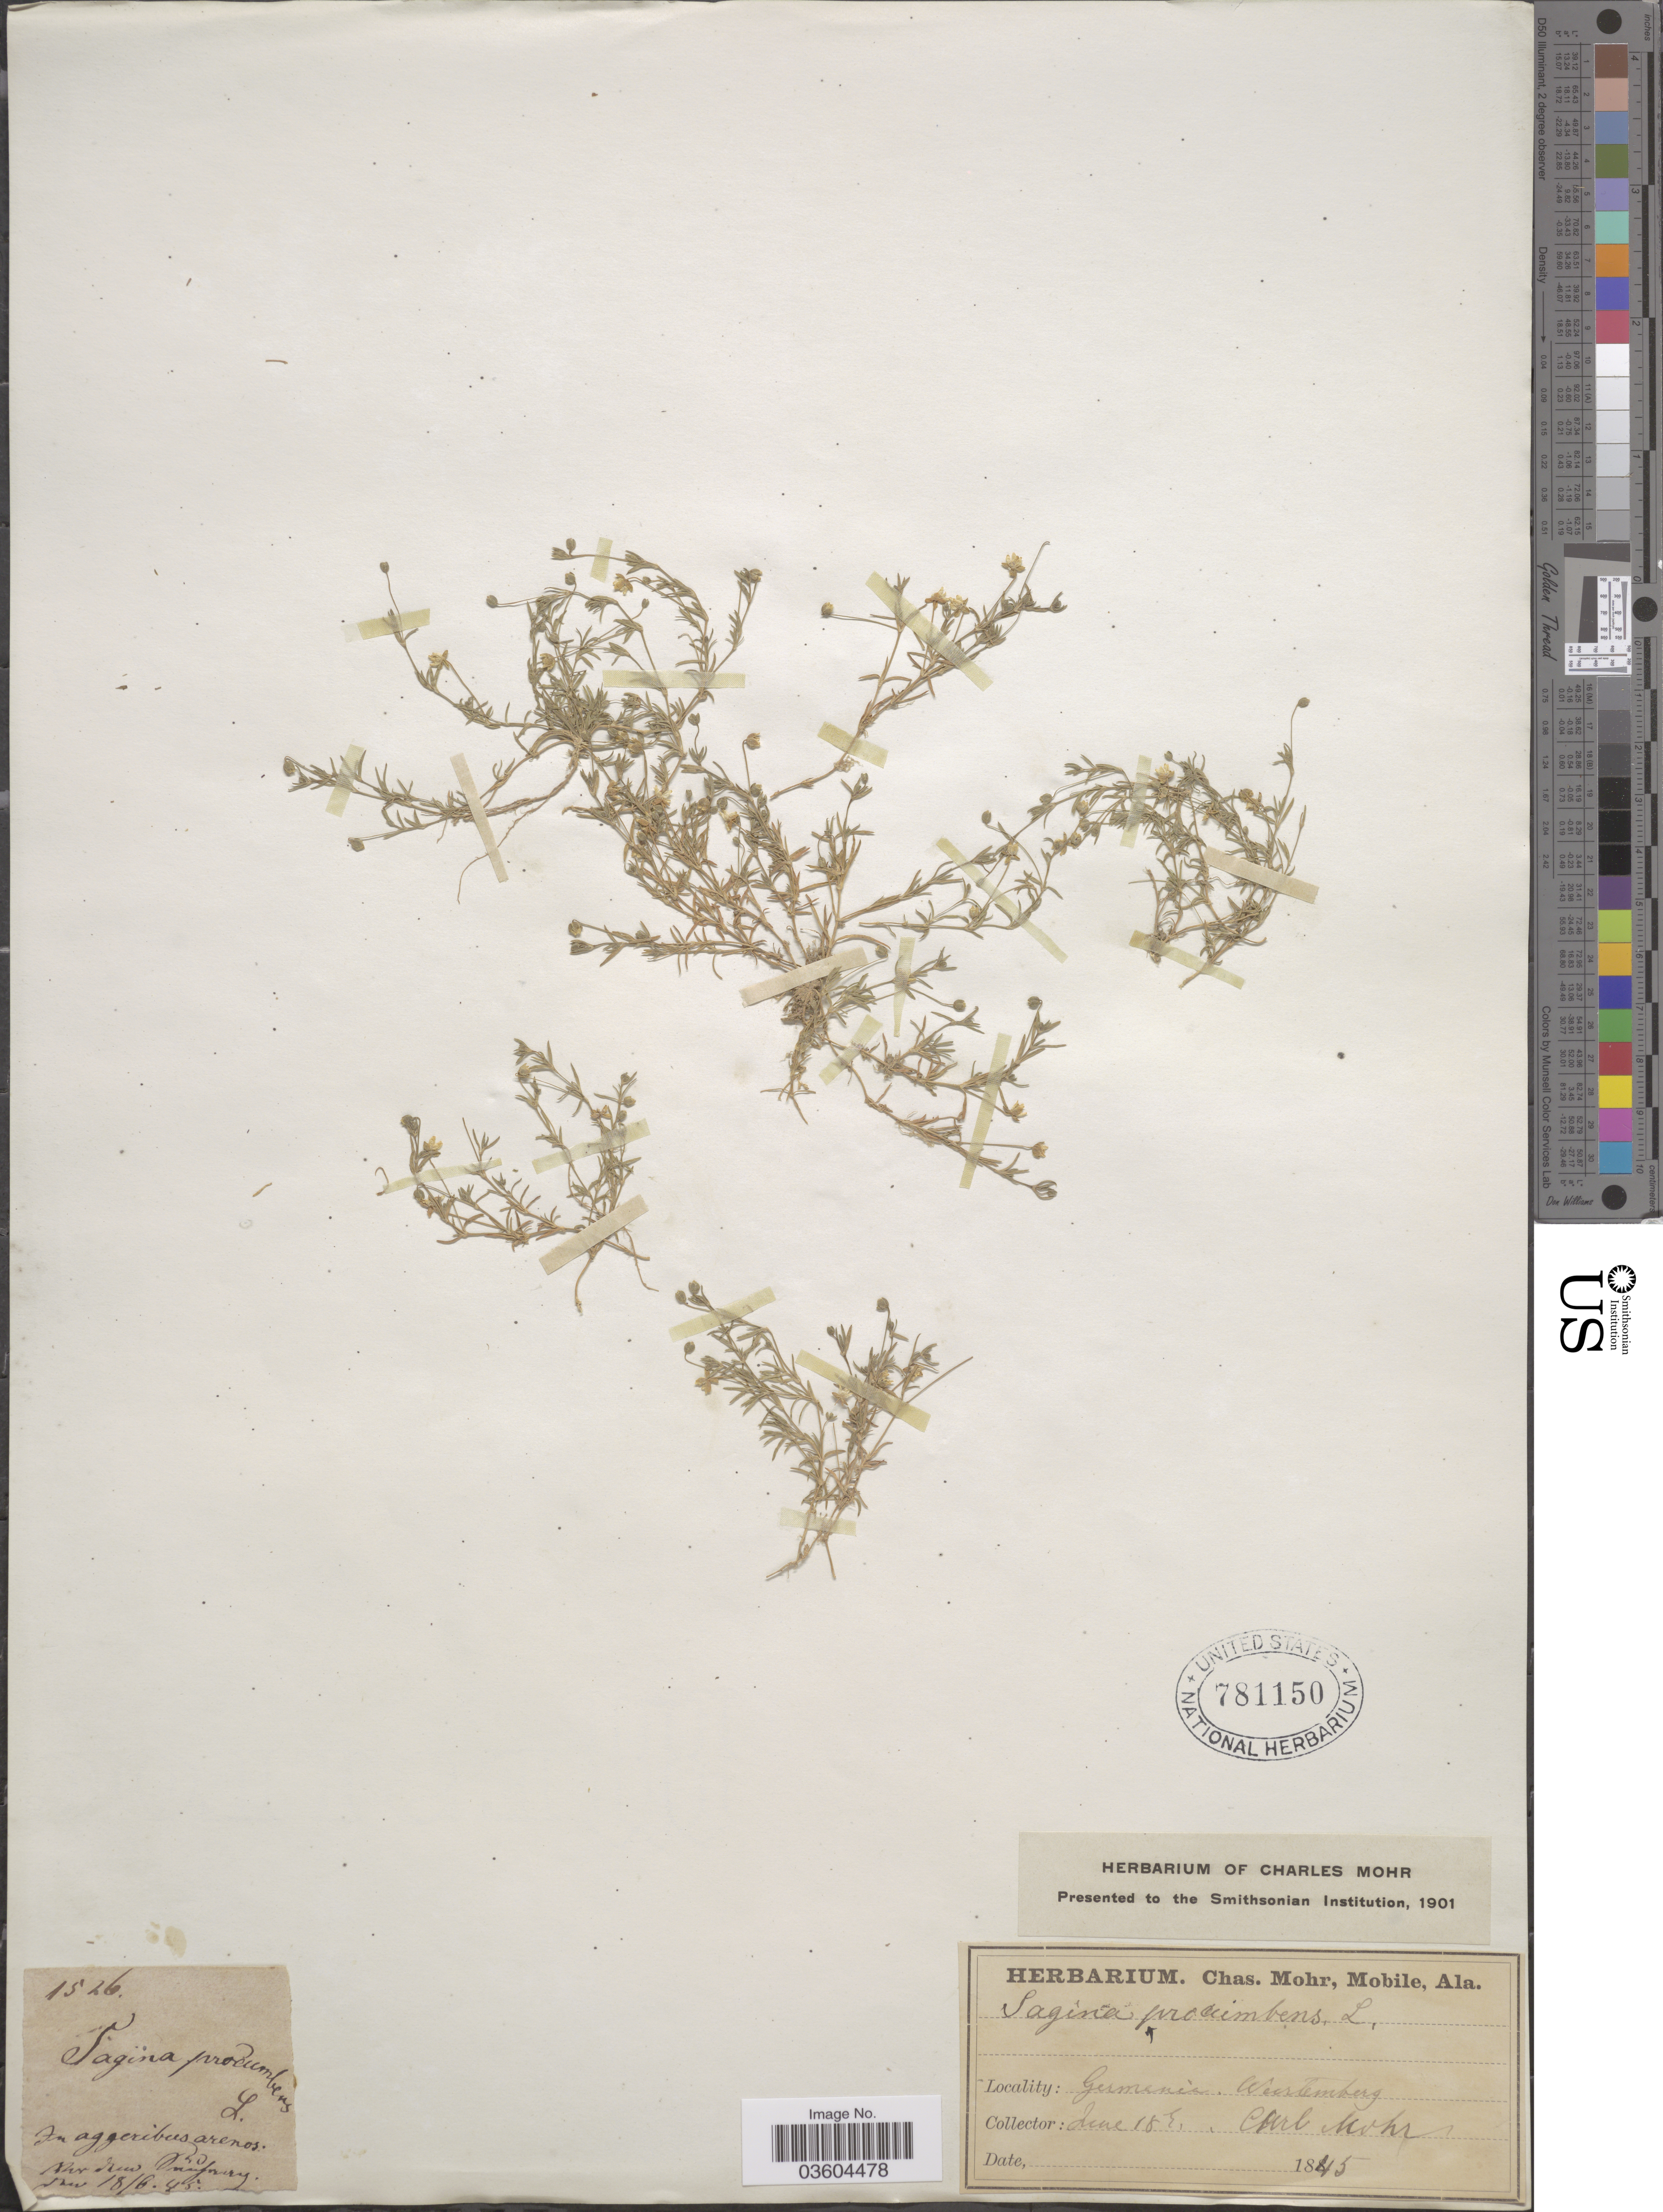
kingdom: Plantae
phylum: Tracheophyta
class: Magnoliopsida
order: Caryophyllales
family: Caryophyllaceae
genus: Sagina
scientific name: Sagina procumbens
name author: L.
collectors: Mohr, C. T. (herbarium)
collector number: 1526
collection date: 1845-06-18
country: Germany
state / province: Baden-Württemberg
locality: Germania. Wurtemberg. [illegible text]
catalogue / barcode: US 781150